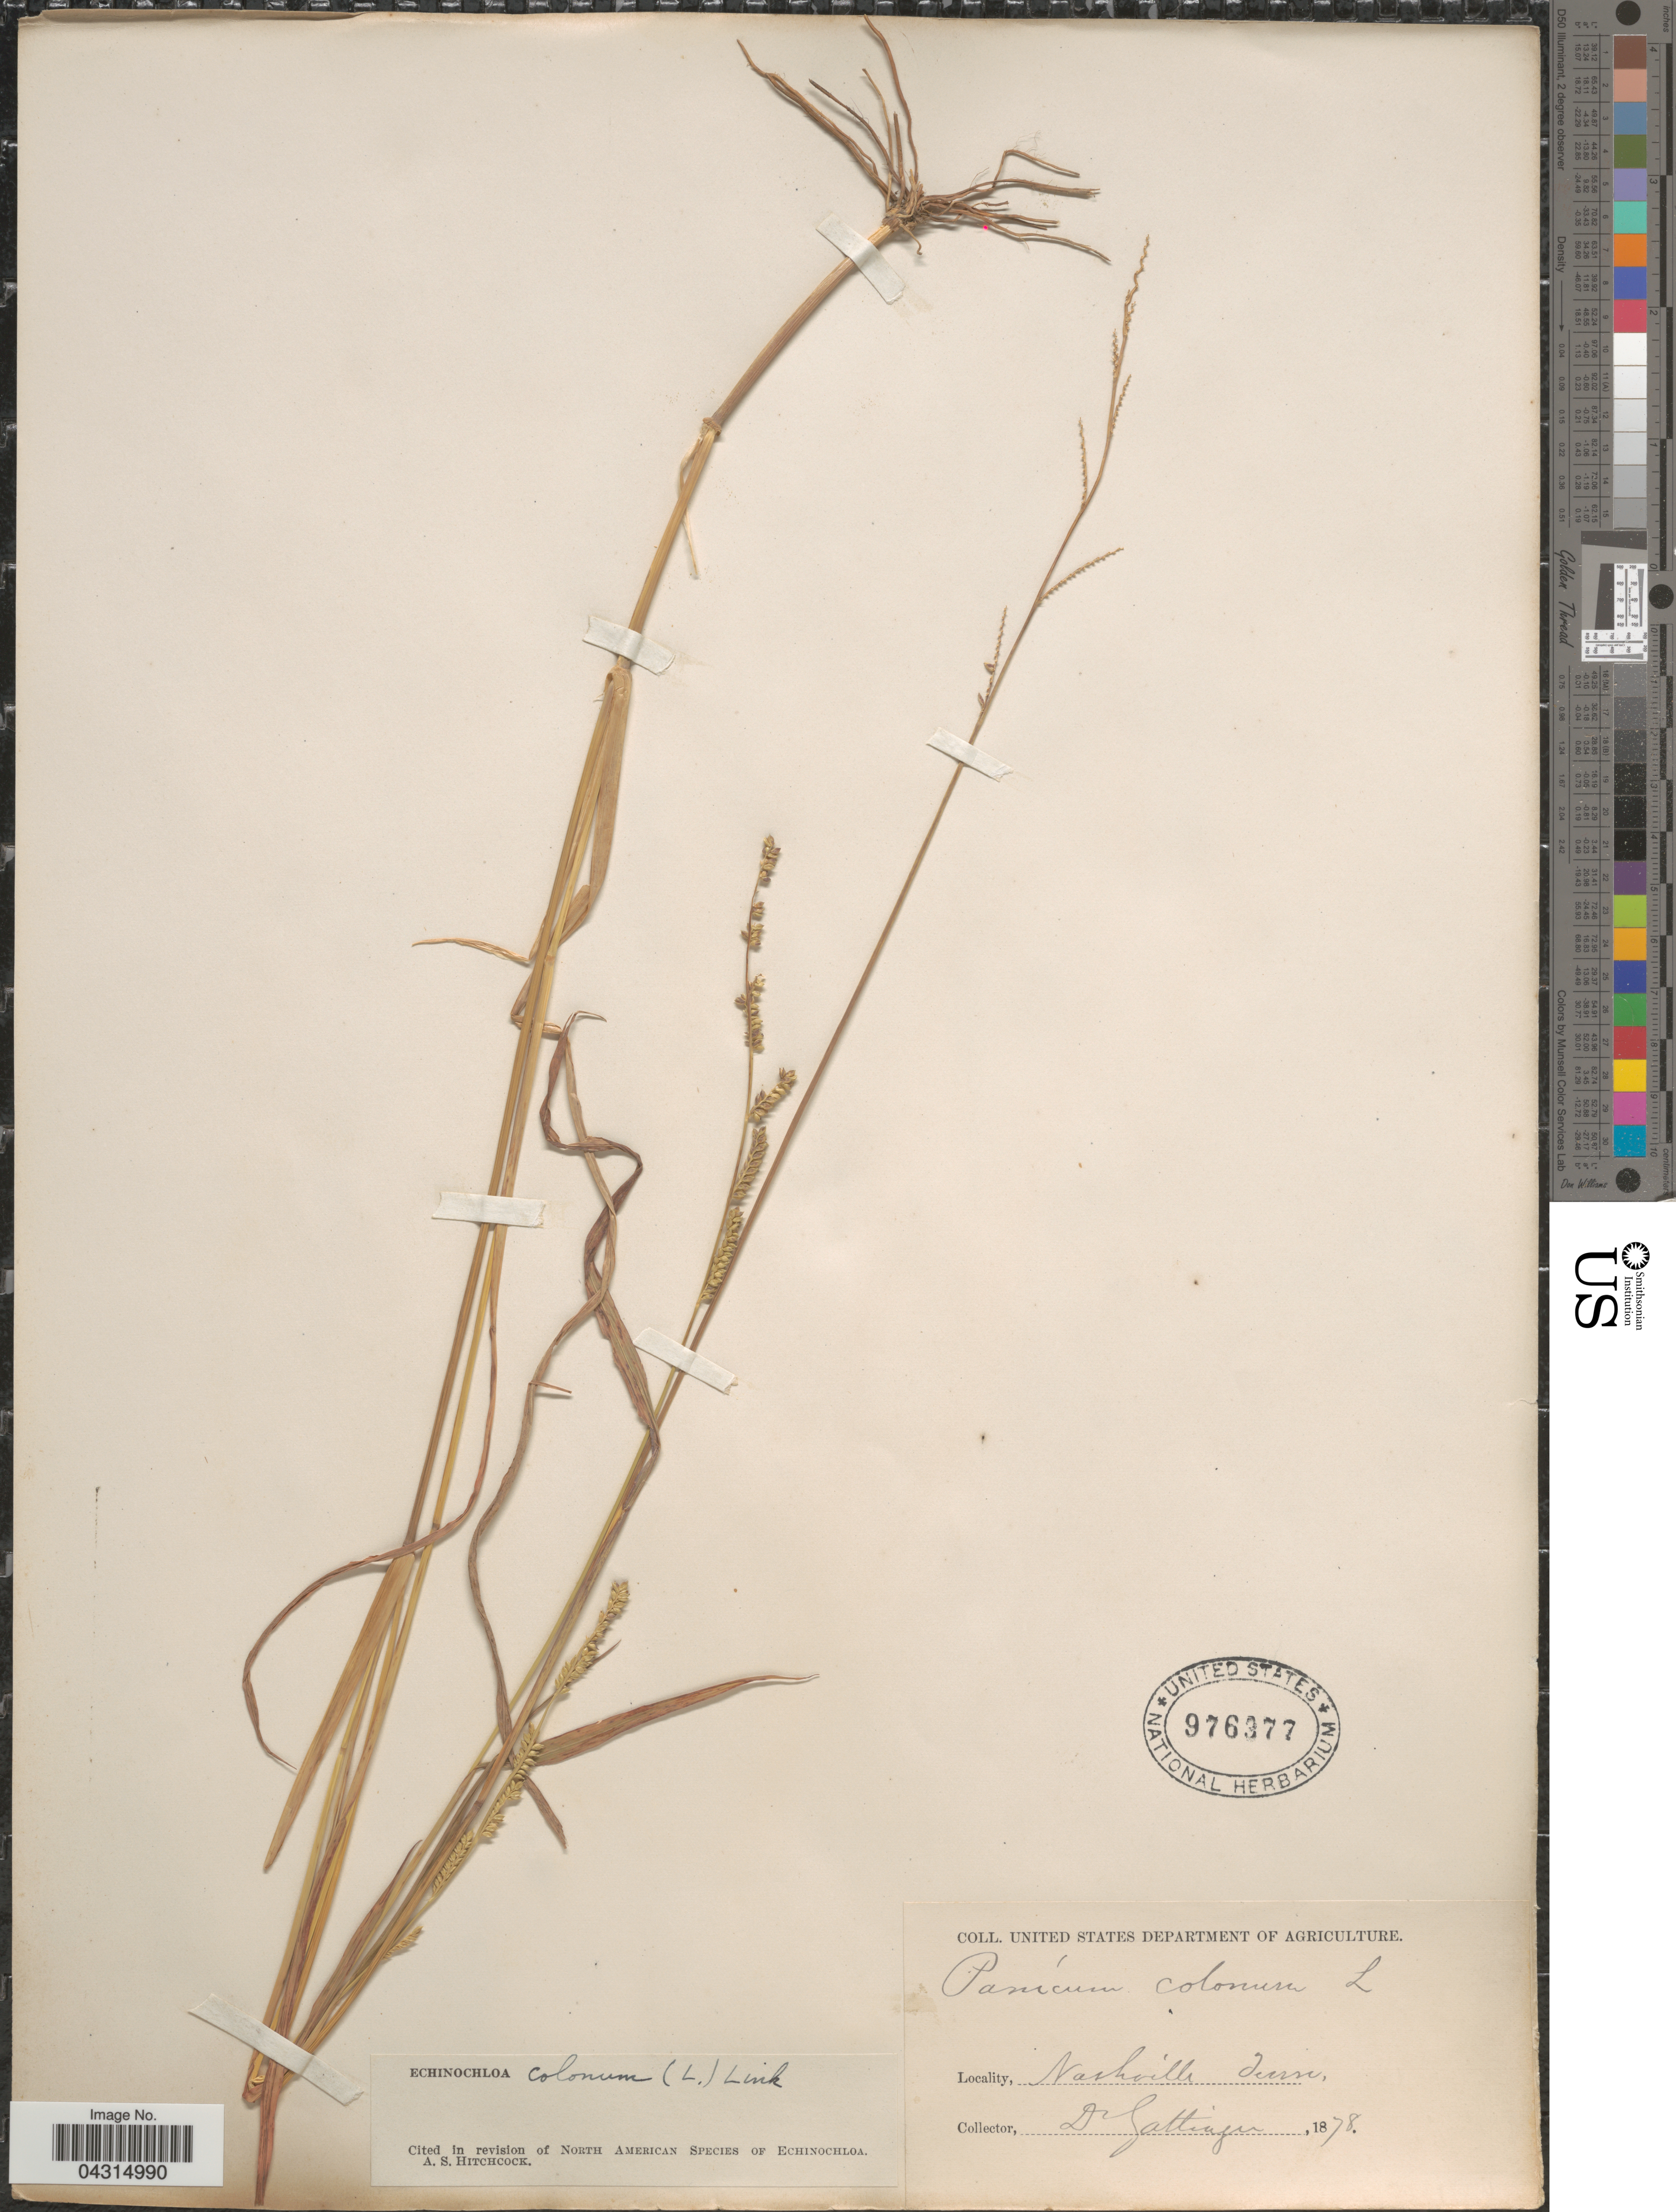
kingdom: Plantae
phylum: Tracheophyta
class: Liliopsida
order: Poales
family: Poaceae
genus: Echinochloa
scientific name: Echinochloa colona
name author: (L.) Link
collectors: Gattinger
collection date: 1878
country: United States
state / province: Tennessee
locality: Nashville.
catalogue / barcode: US 976377